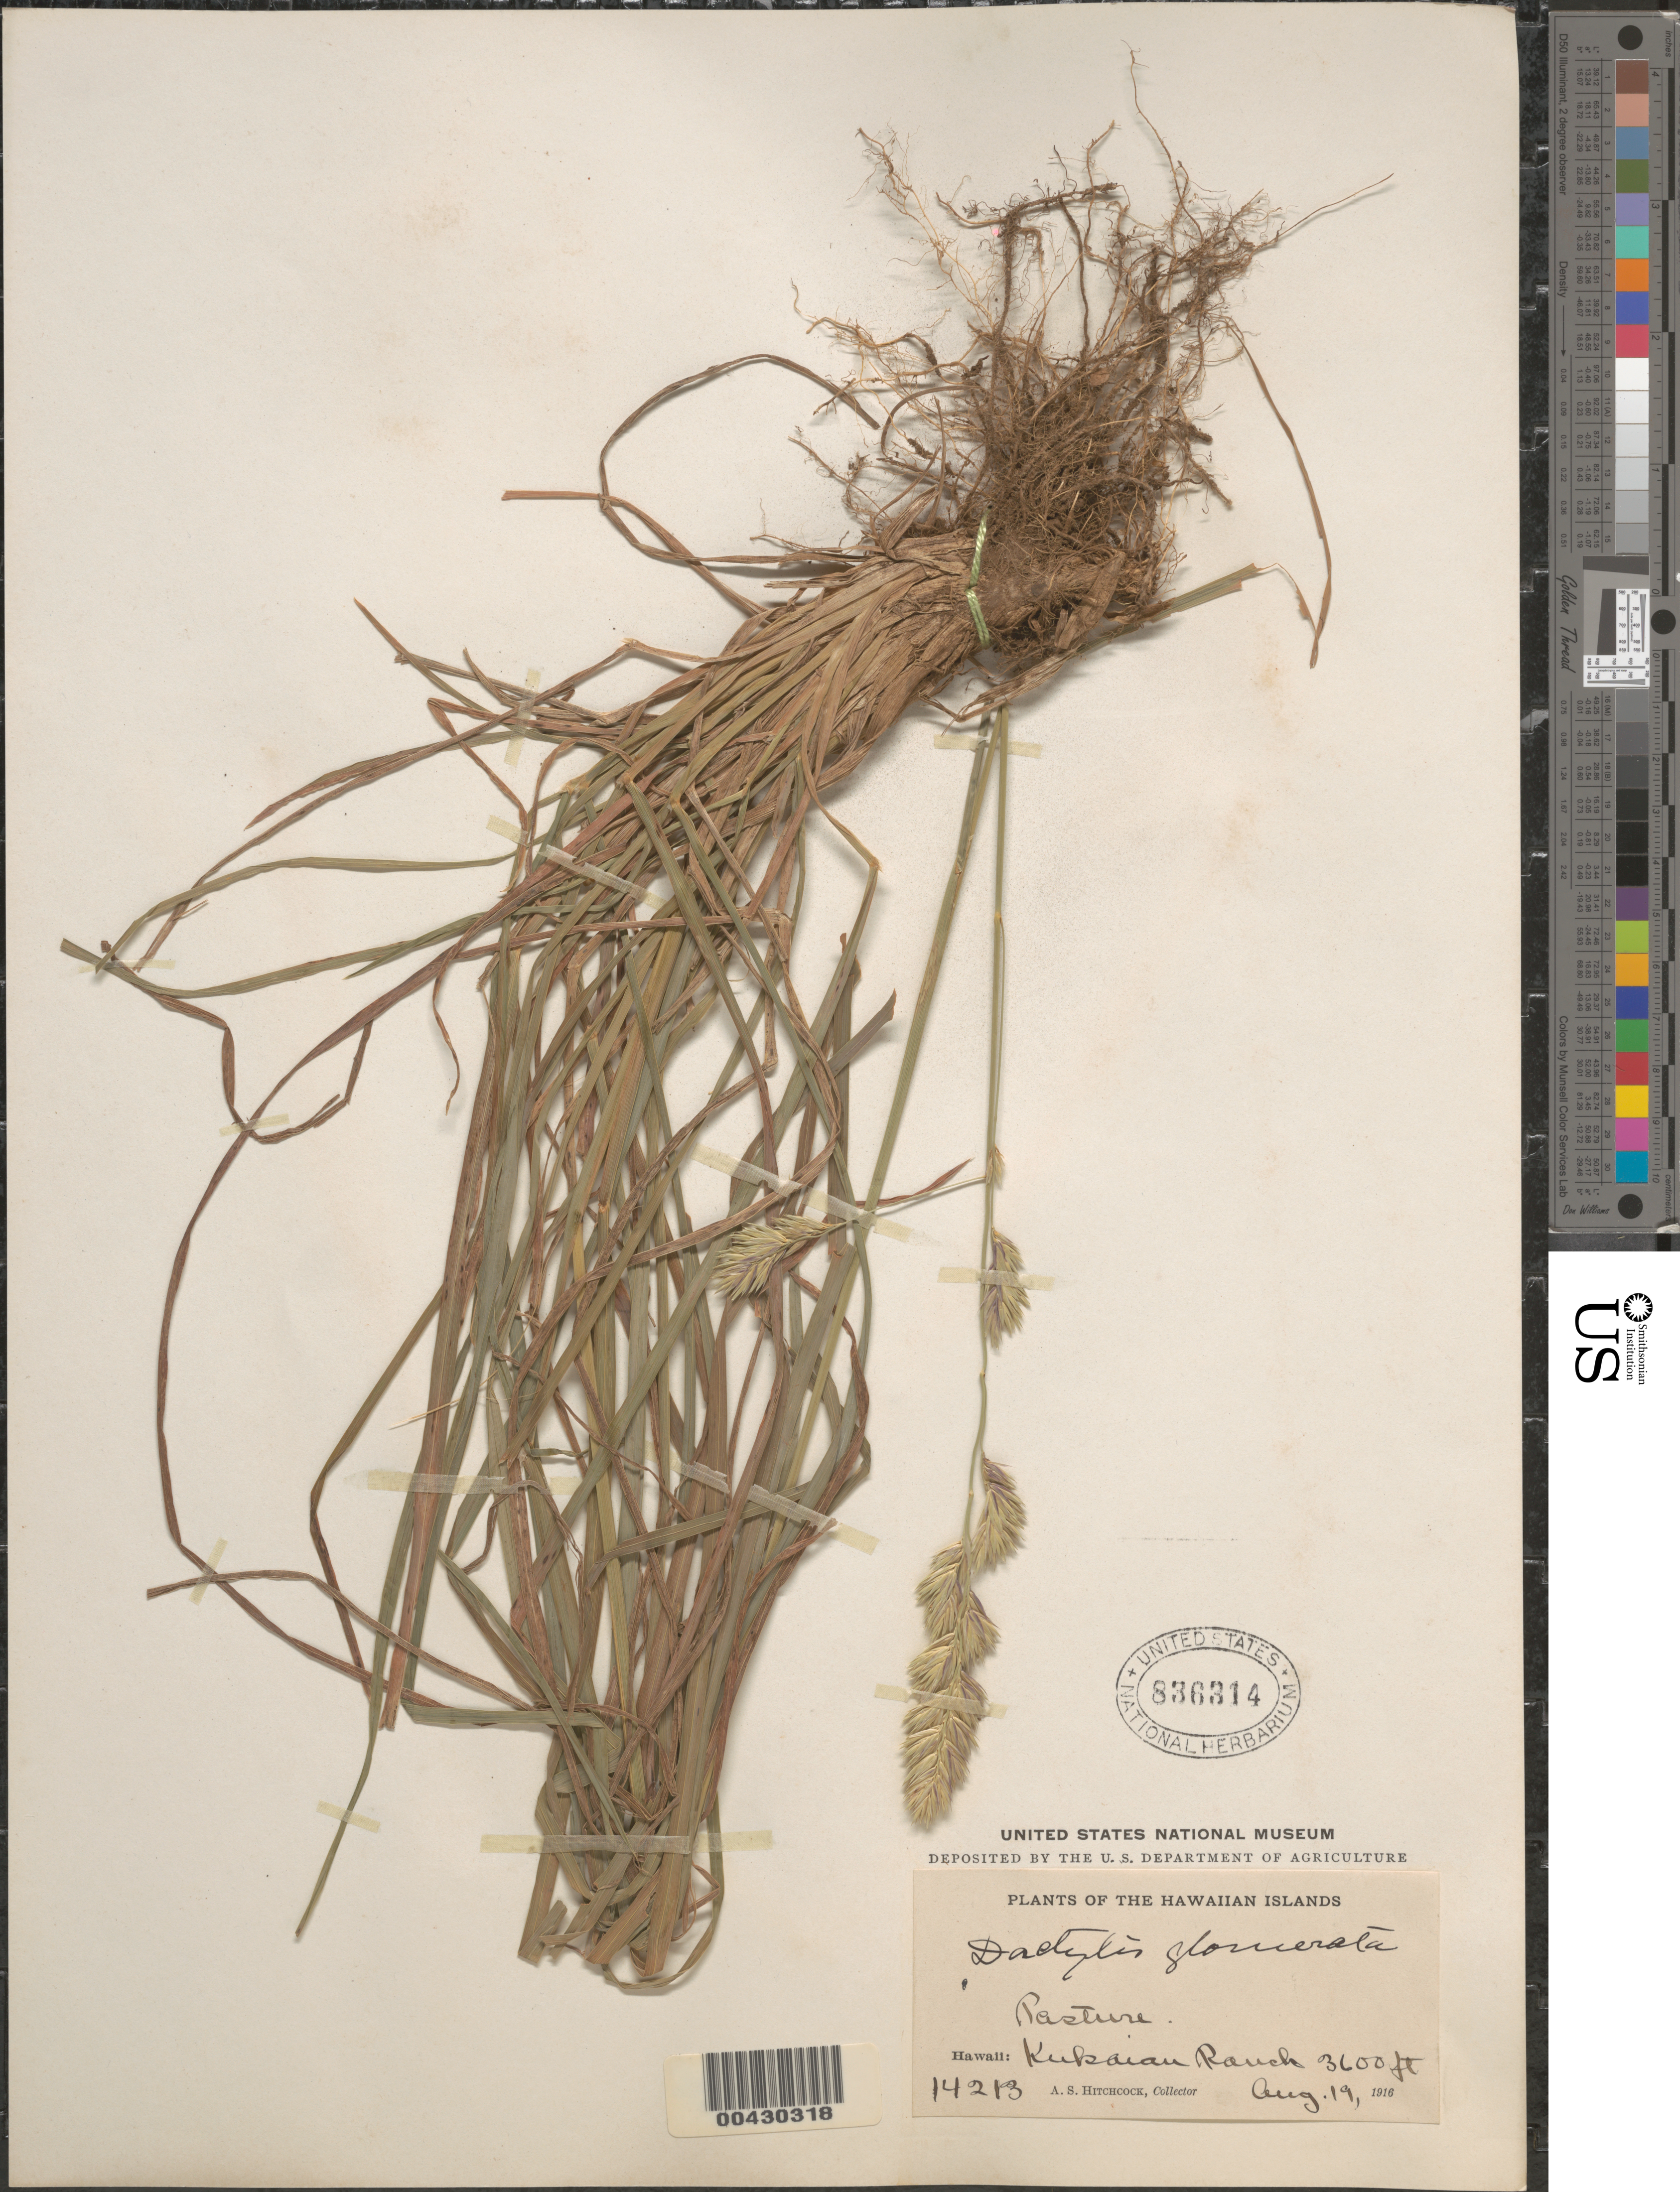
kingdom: Plantae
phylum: Tracheophyta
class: Liliopsida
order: Poales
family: Poaceae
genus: Dactylis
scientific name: Dactylis glomerata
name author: L.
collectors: A. S. Hitchcock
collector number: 14213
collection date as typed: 19 Aug 1916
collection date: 1916-08-19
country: United States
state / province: Hawaii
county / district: Hawaii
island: Hawaii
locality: Kukaiau Ranch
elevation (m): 1097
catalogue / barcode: US 836314